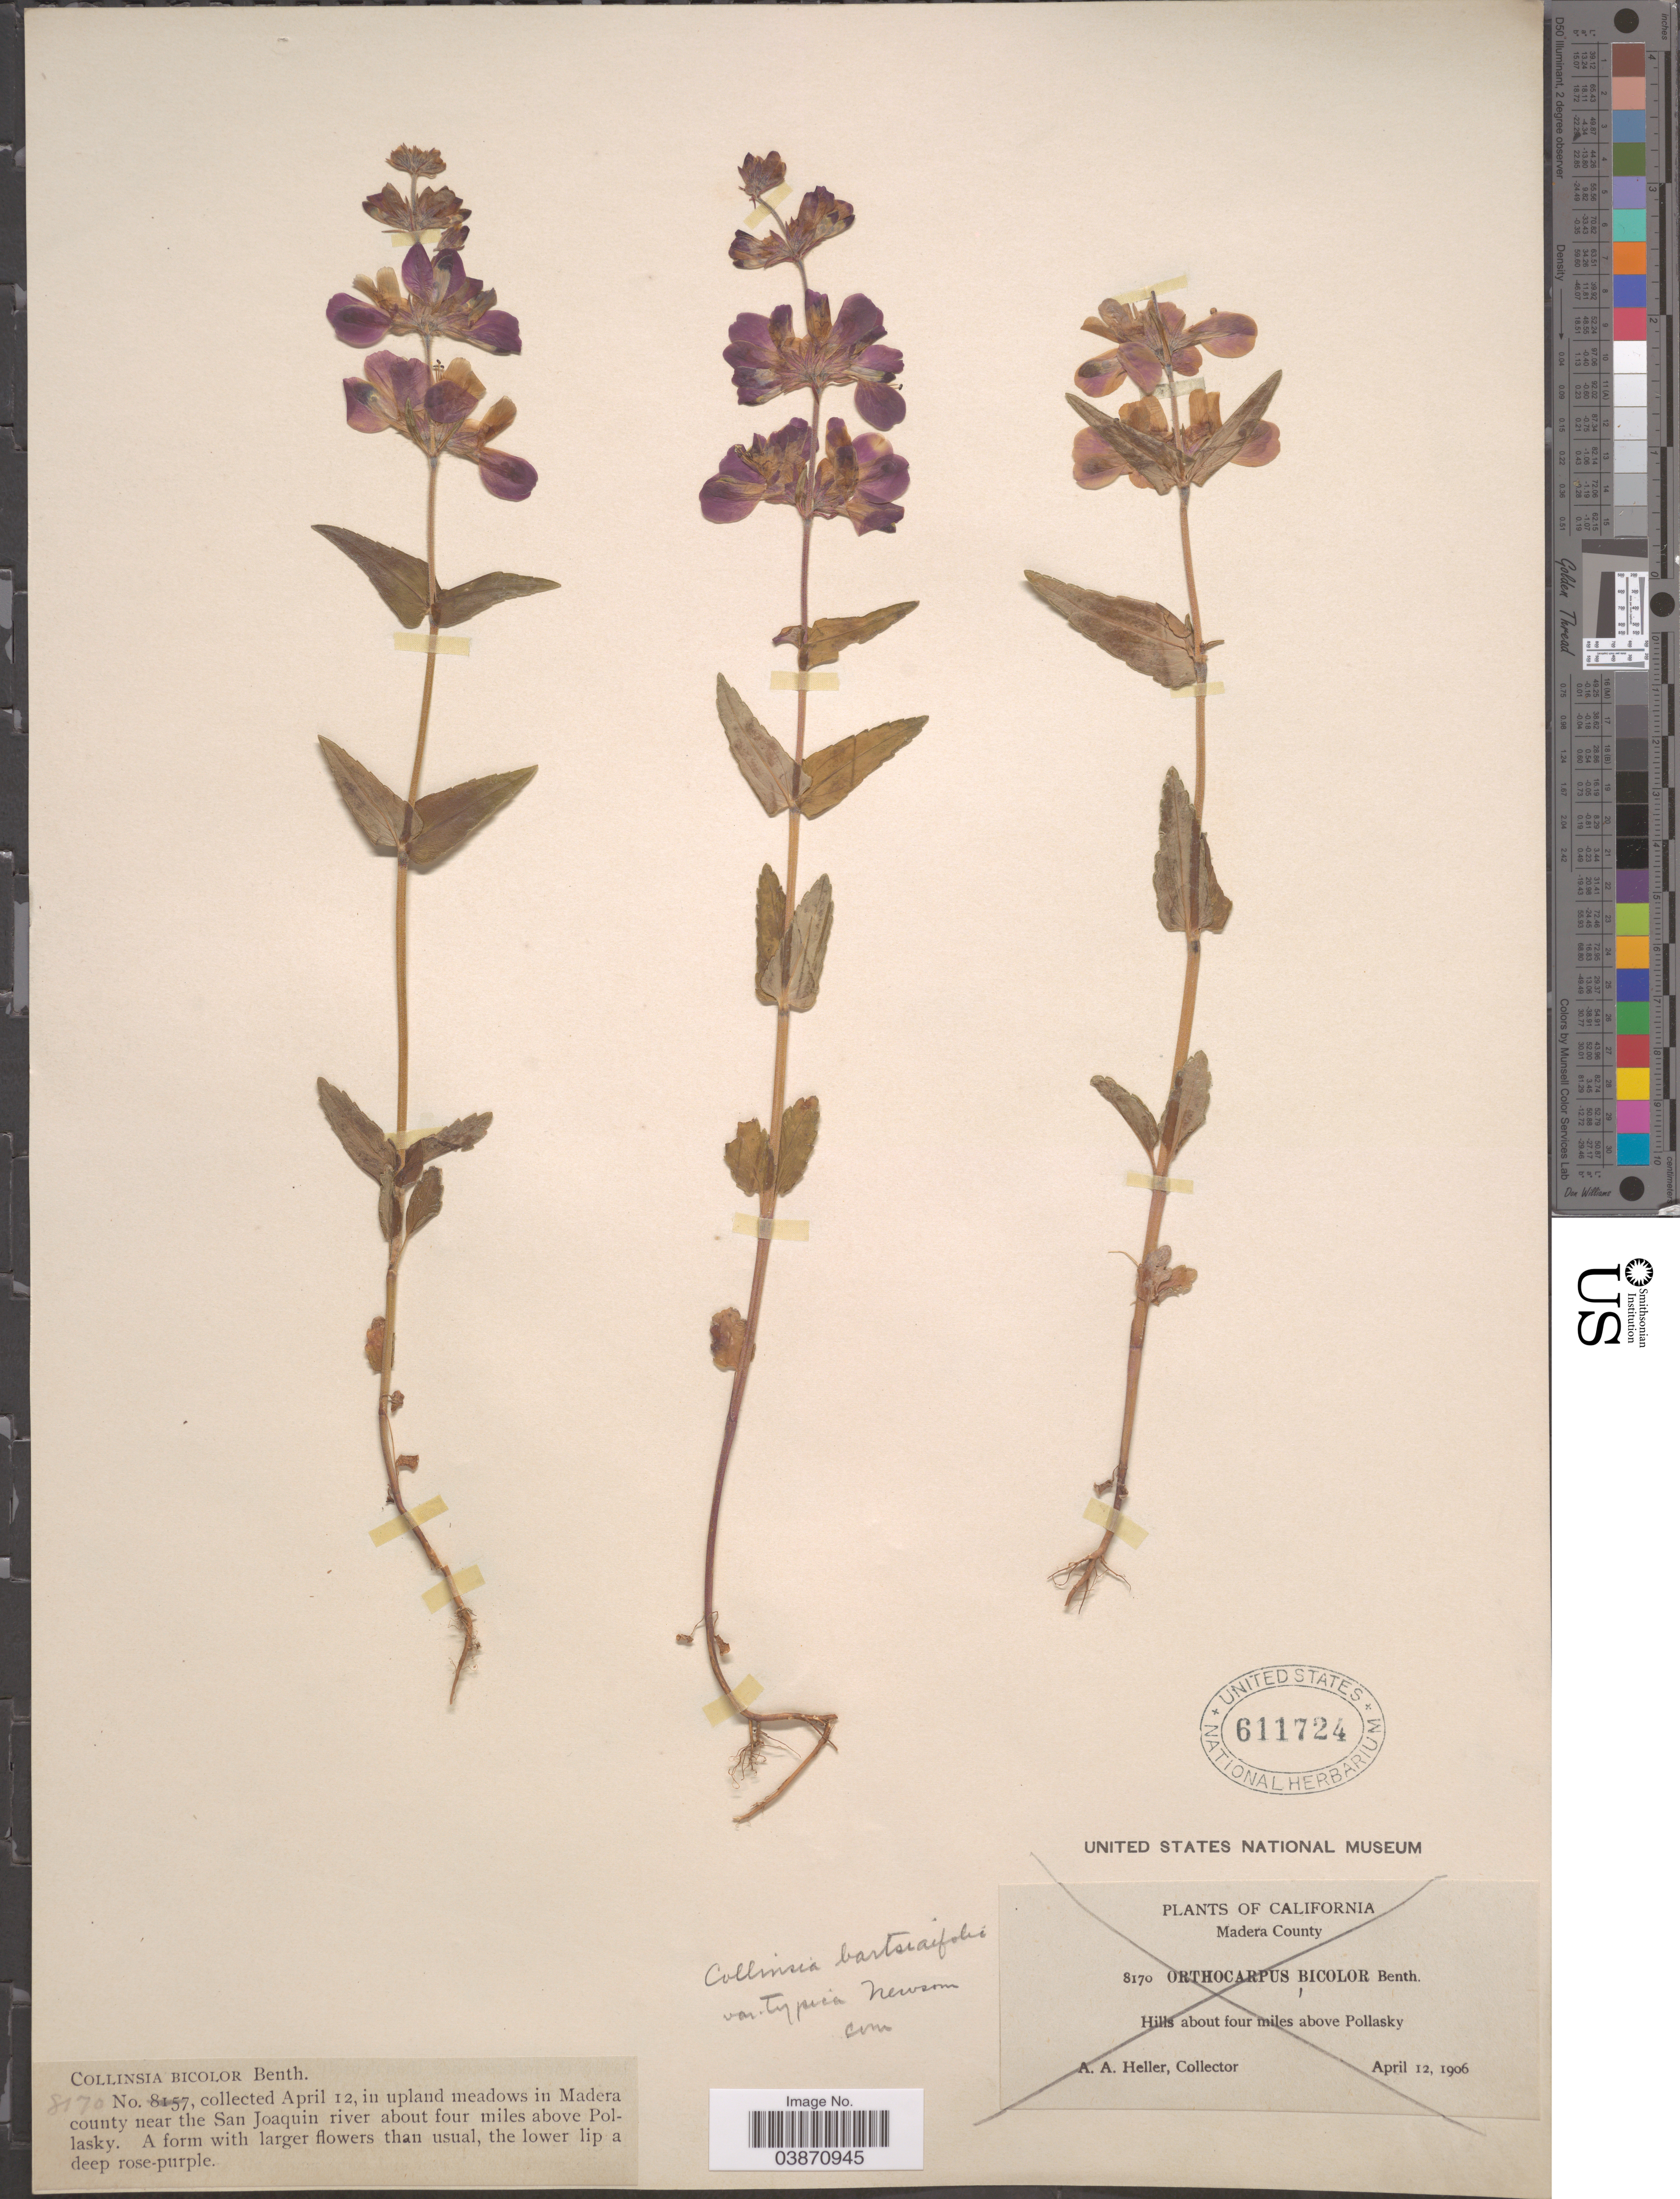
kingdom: Plantae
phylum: Tracheophyta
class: Magnoliopsida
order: Lamiales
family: Plantaginaceae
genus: Collinsia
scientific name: Collinsia bartsiifolia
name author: Benth.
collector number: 8170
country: United States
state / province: California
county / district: Madera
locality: In Madera county near the San Joaquin river about four miles above Pollasky.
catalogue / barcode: US 611724